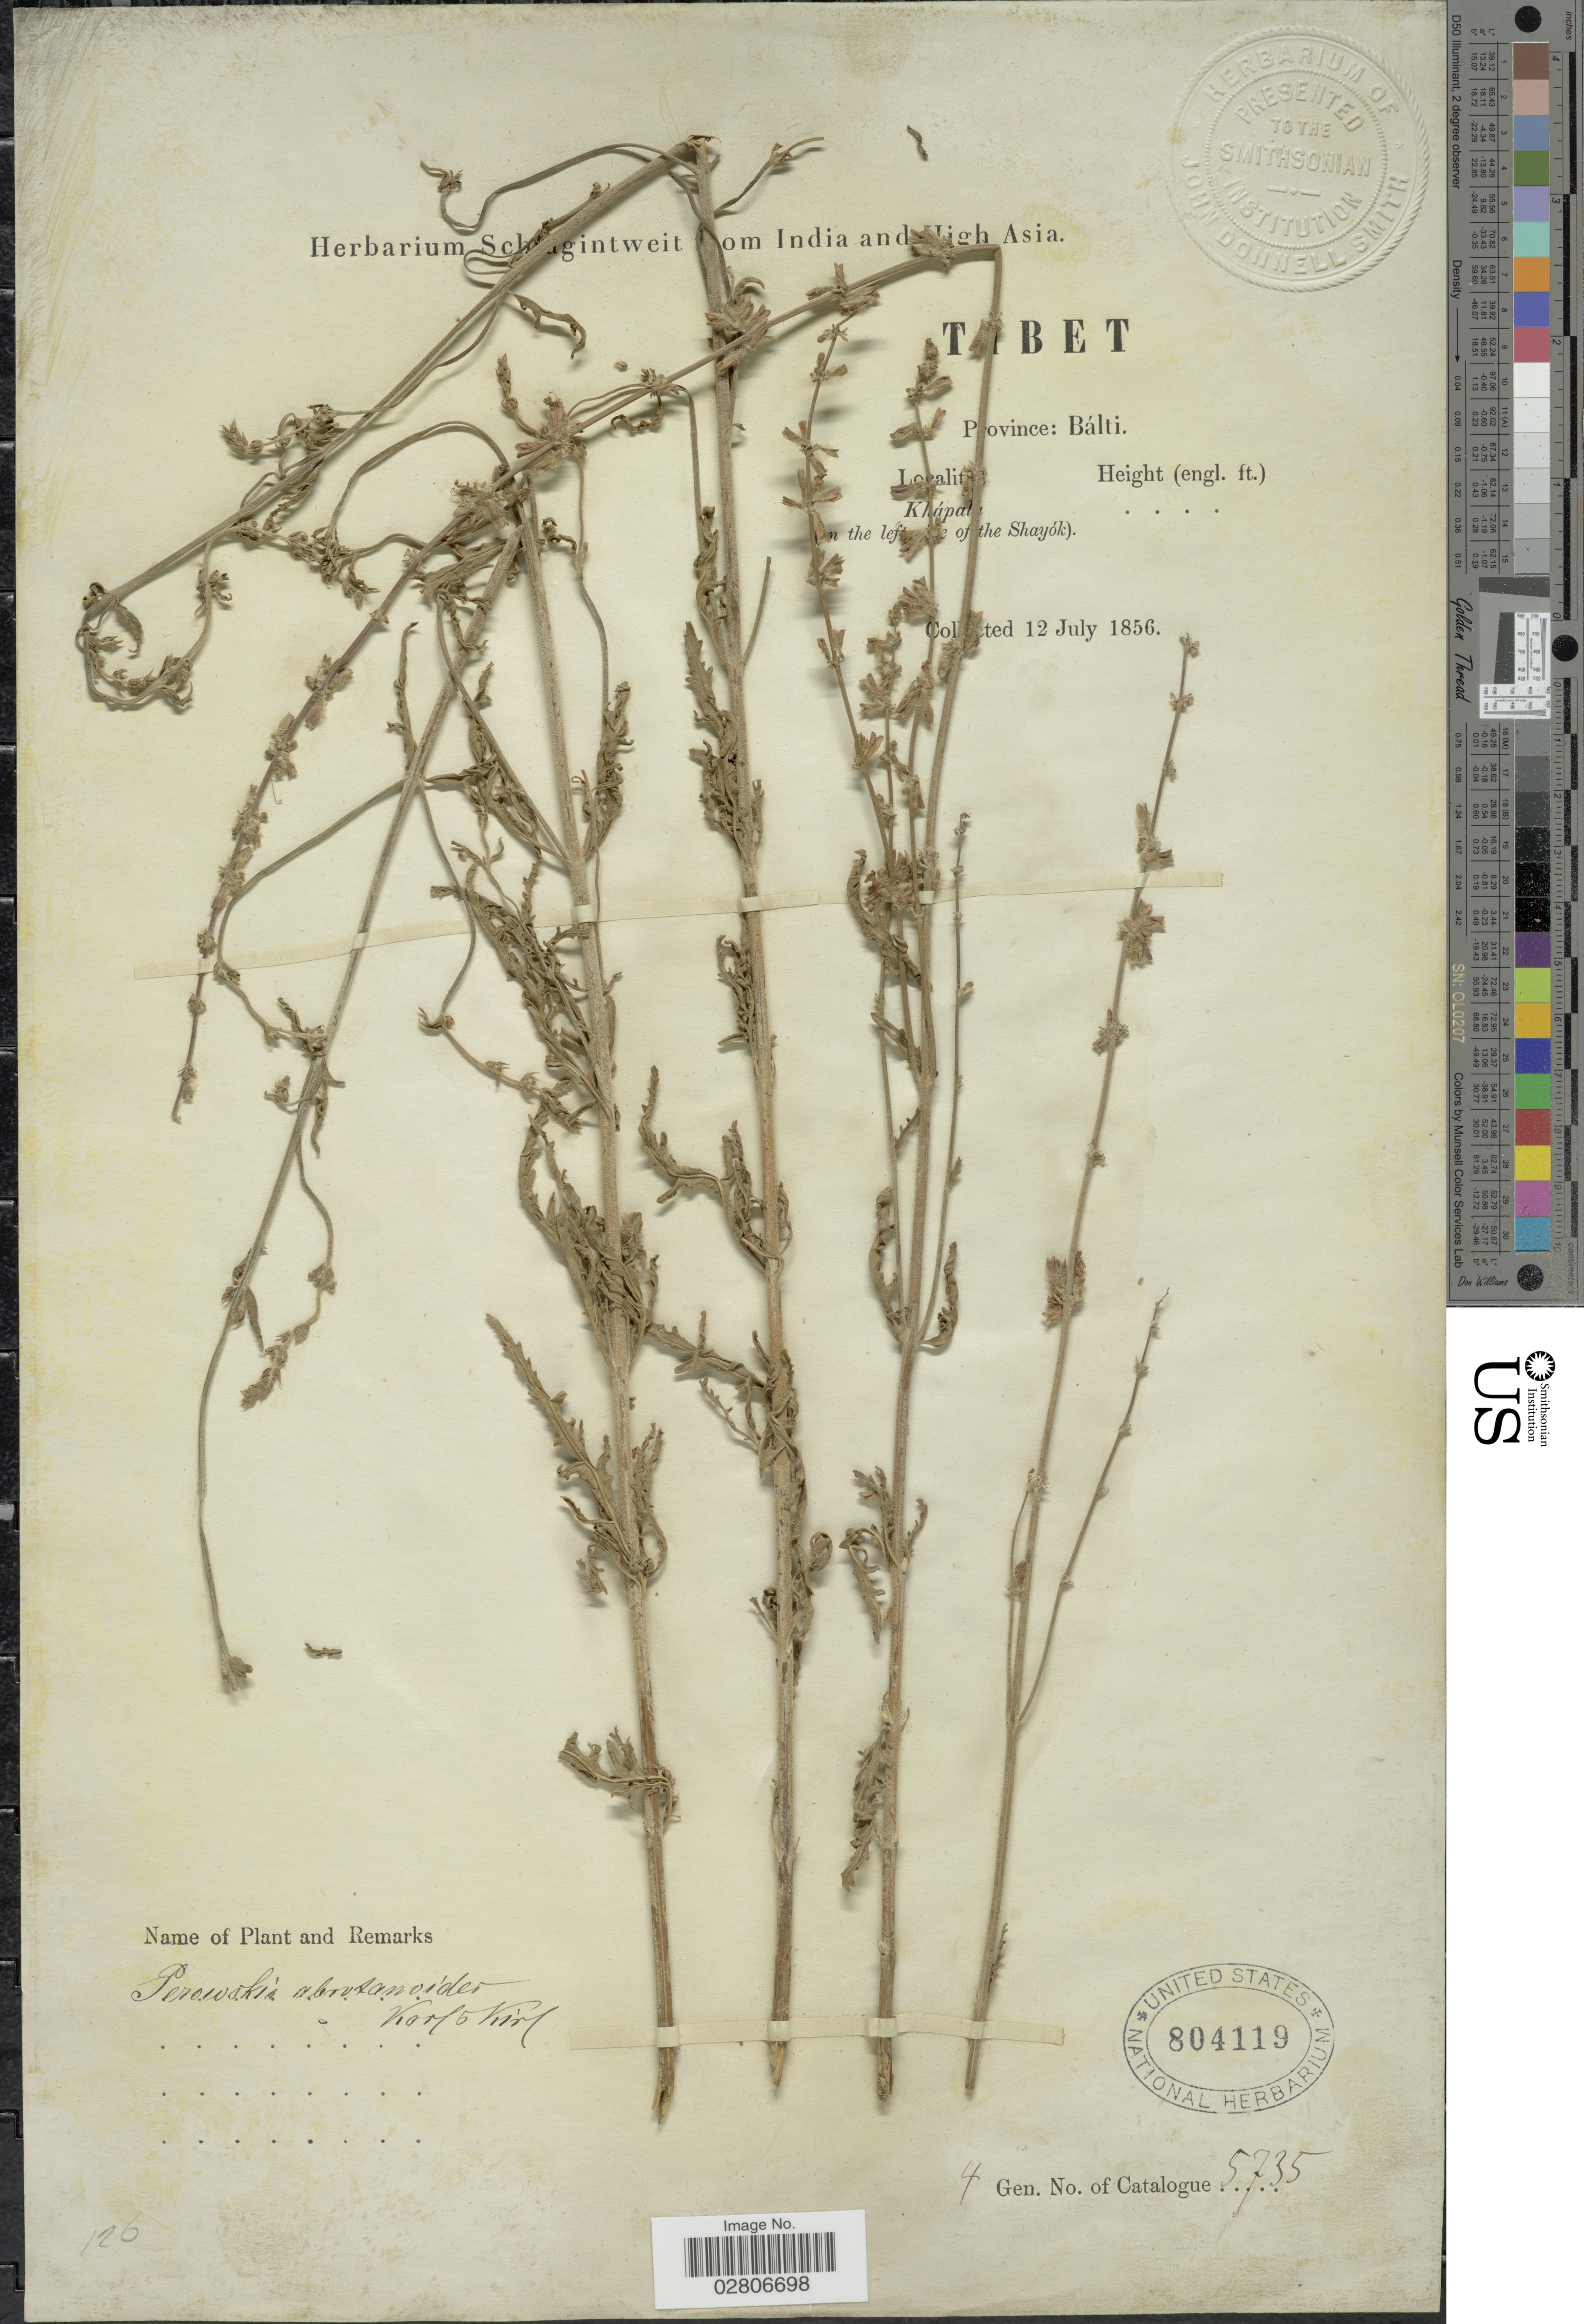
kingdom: Plantae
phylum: Tracheophyta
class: Magnoliopsida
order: Lamiales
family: Lamiaceae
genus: Perovskia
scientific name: Perovskia abrotanoides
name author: Kar.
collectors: ex herb. Schlagintweit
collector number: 126?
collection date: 1856-07-12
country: China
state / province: Xizang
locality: Tíbet. Province: Bálti. [illegible text] (On the left [illegible text] of the Shayók).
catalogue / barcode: US 804119